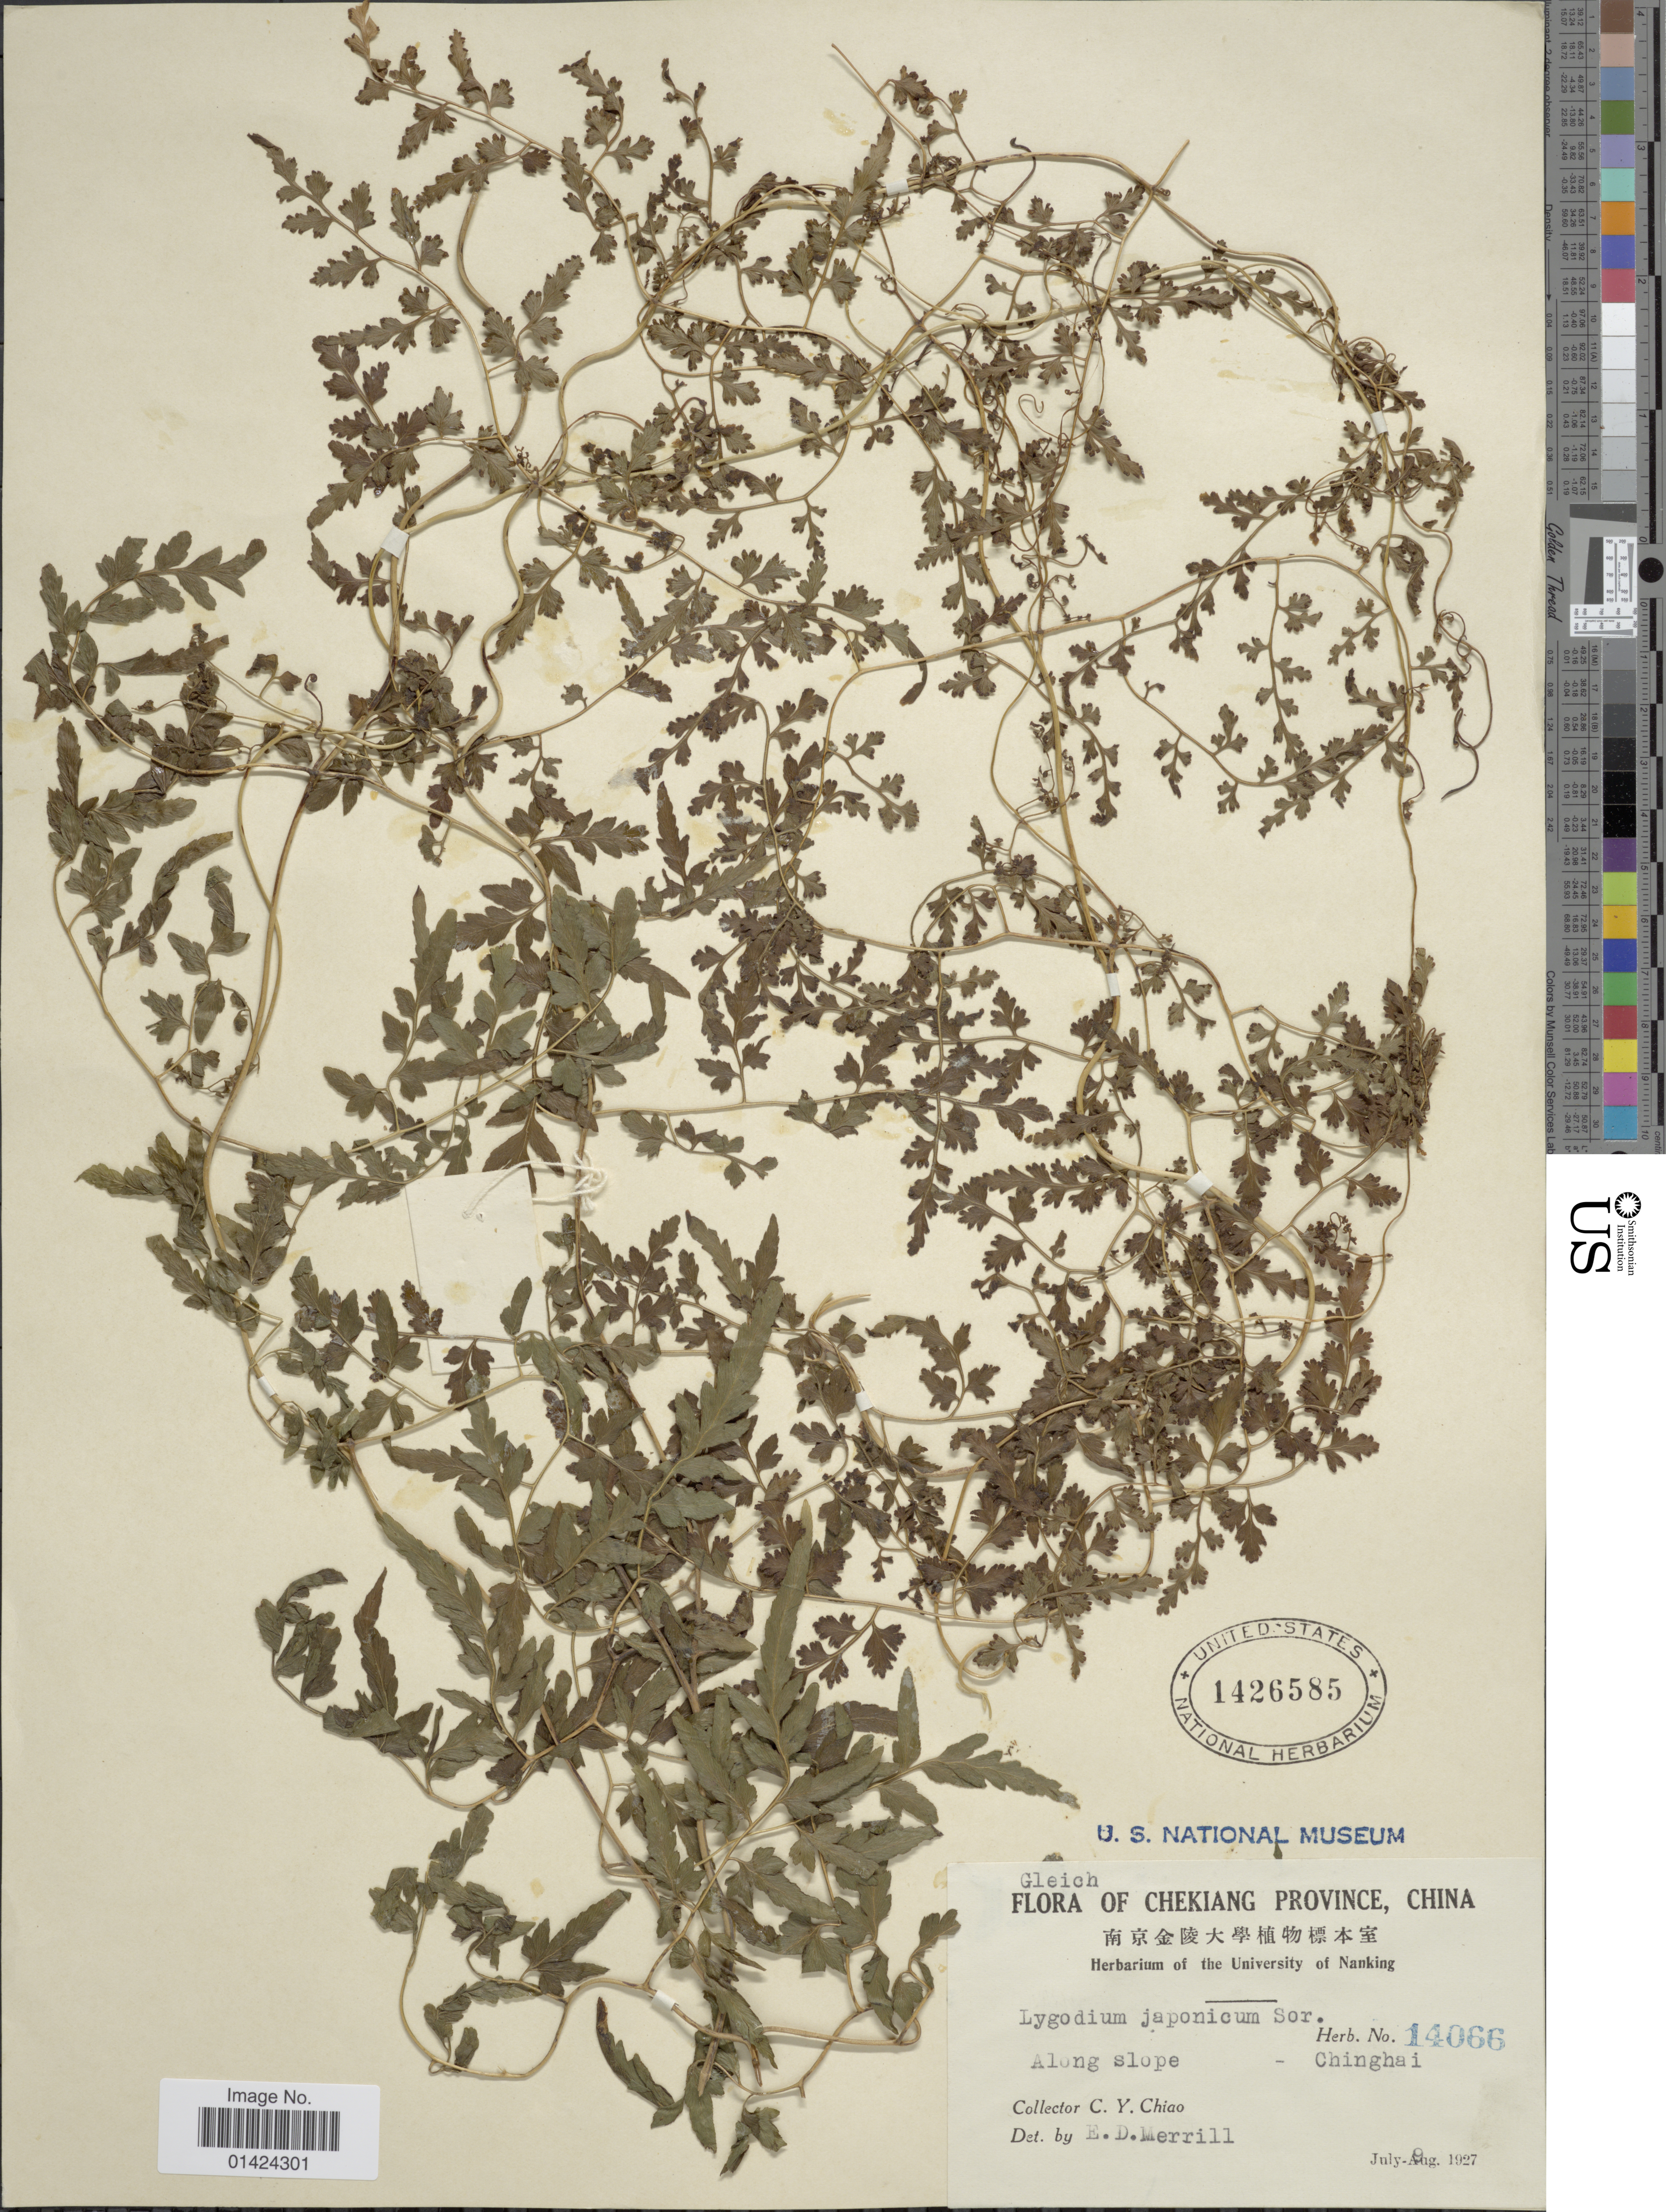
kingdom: Plantae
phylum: Tracheophyta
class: Polypodiopsida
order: Schizaeales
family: Lygodiaceae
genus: Lygodium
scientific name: Lygodium japonicum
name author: (Thunb.) Sw.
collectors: C. Y. Chiao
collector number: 14066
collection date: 1927-07-09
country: China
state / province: Zhejiang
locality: Chekiang Province. Along slope. Chinghai.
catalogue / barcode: US 1426585